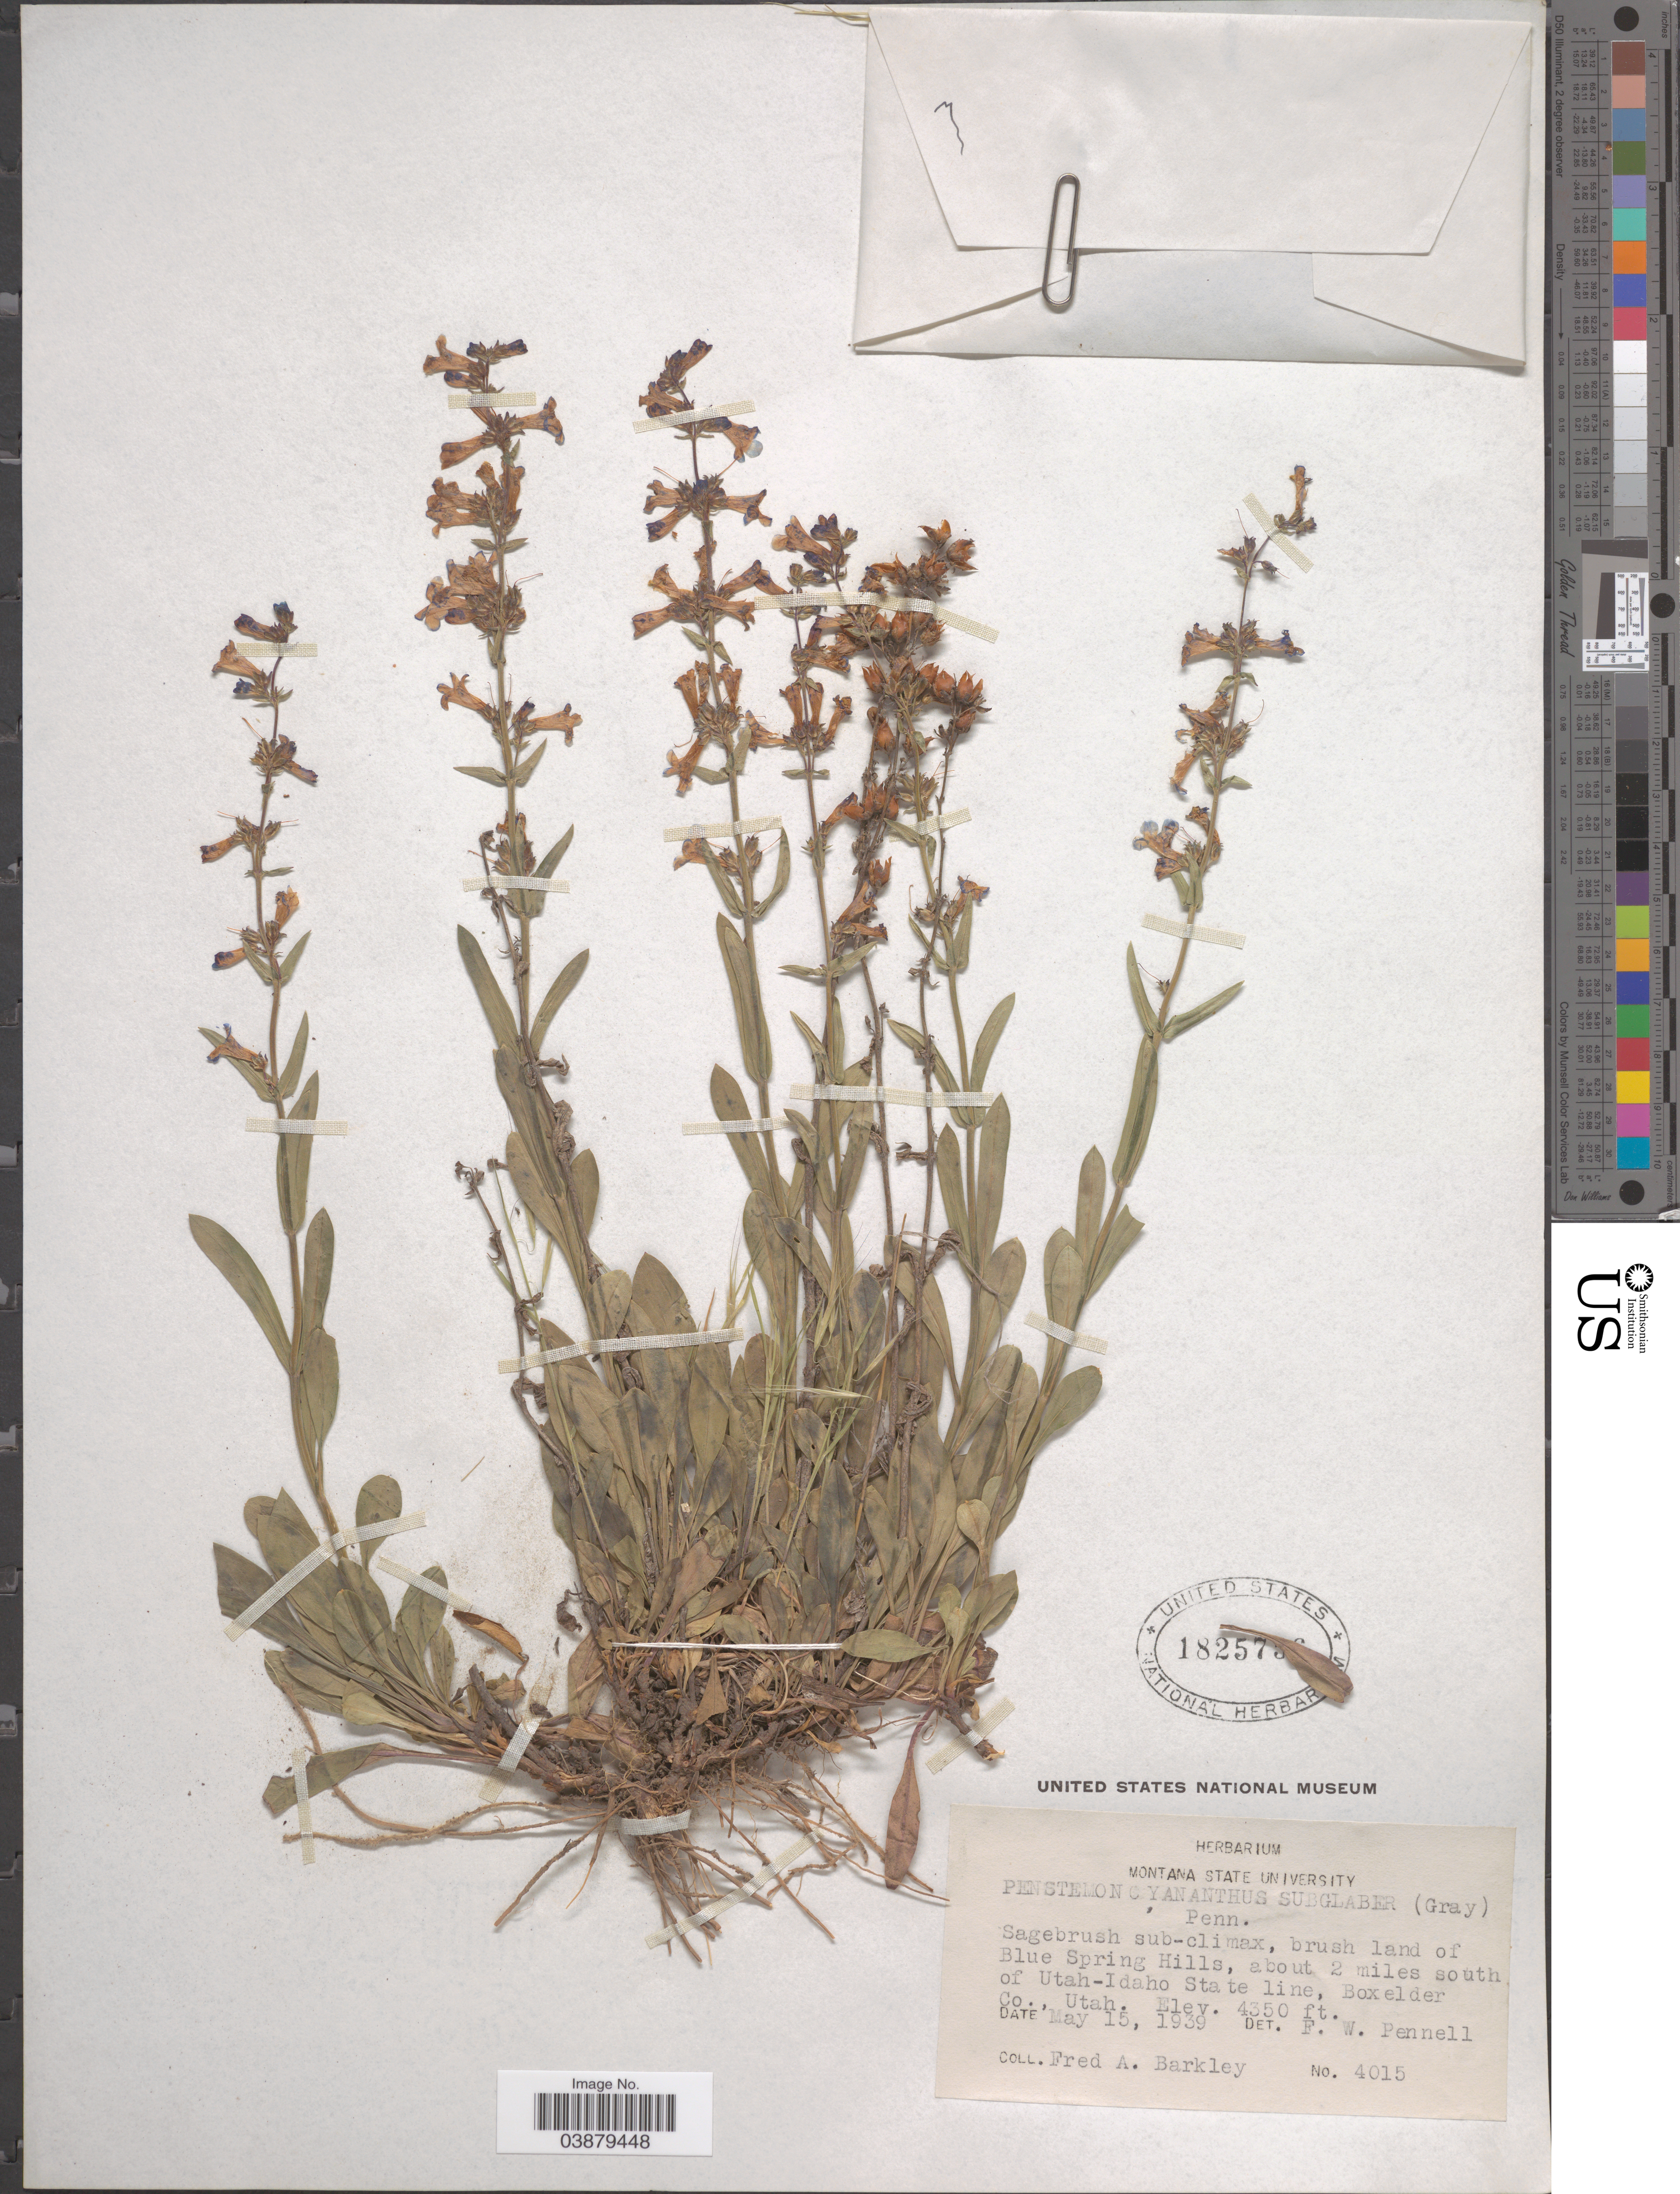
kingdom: Plantae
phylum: Tracheophyta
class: Magnoliopsida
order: Lamiales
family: Plantaginaceae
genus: Penstemon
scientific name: Penstemon sp.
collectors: F. A. Barkley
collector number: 4015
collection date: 1939-05-15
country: United States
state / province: Utah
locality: Brush land of Blue Spring Hills, about 2 miles south of Utah-Idaho State line, Boxelder Co.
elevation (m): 1326